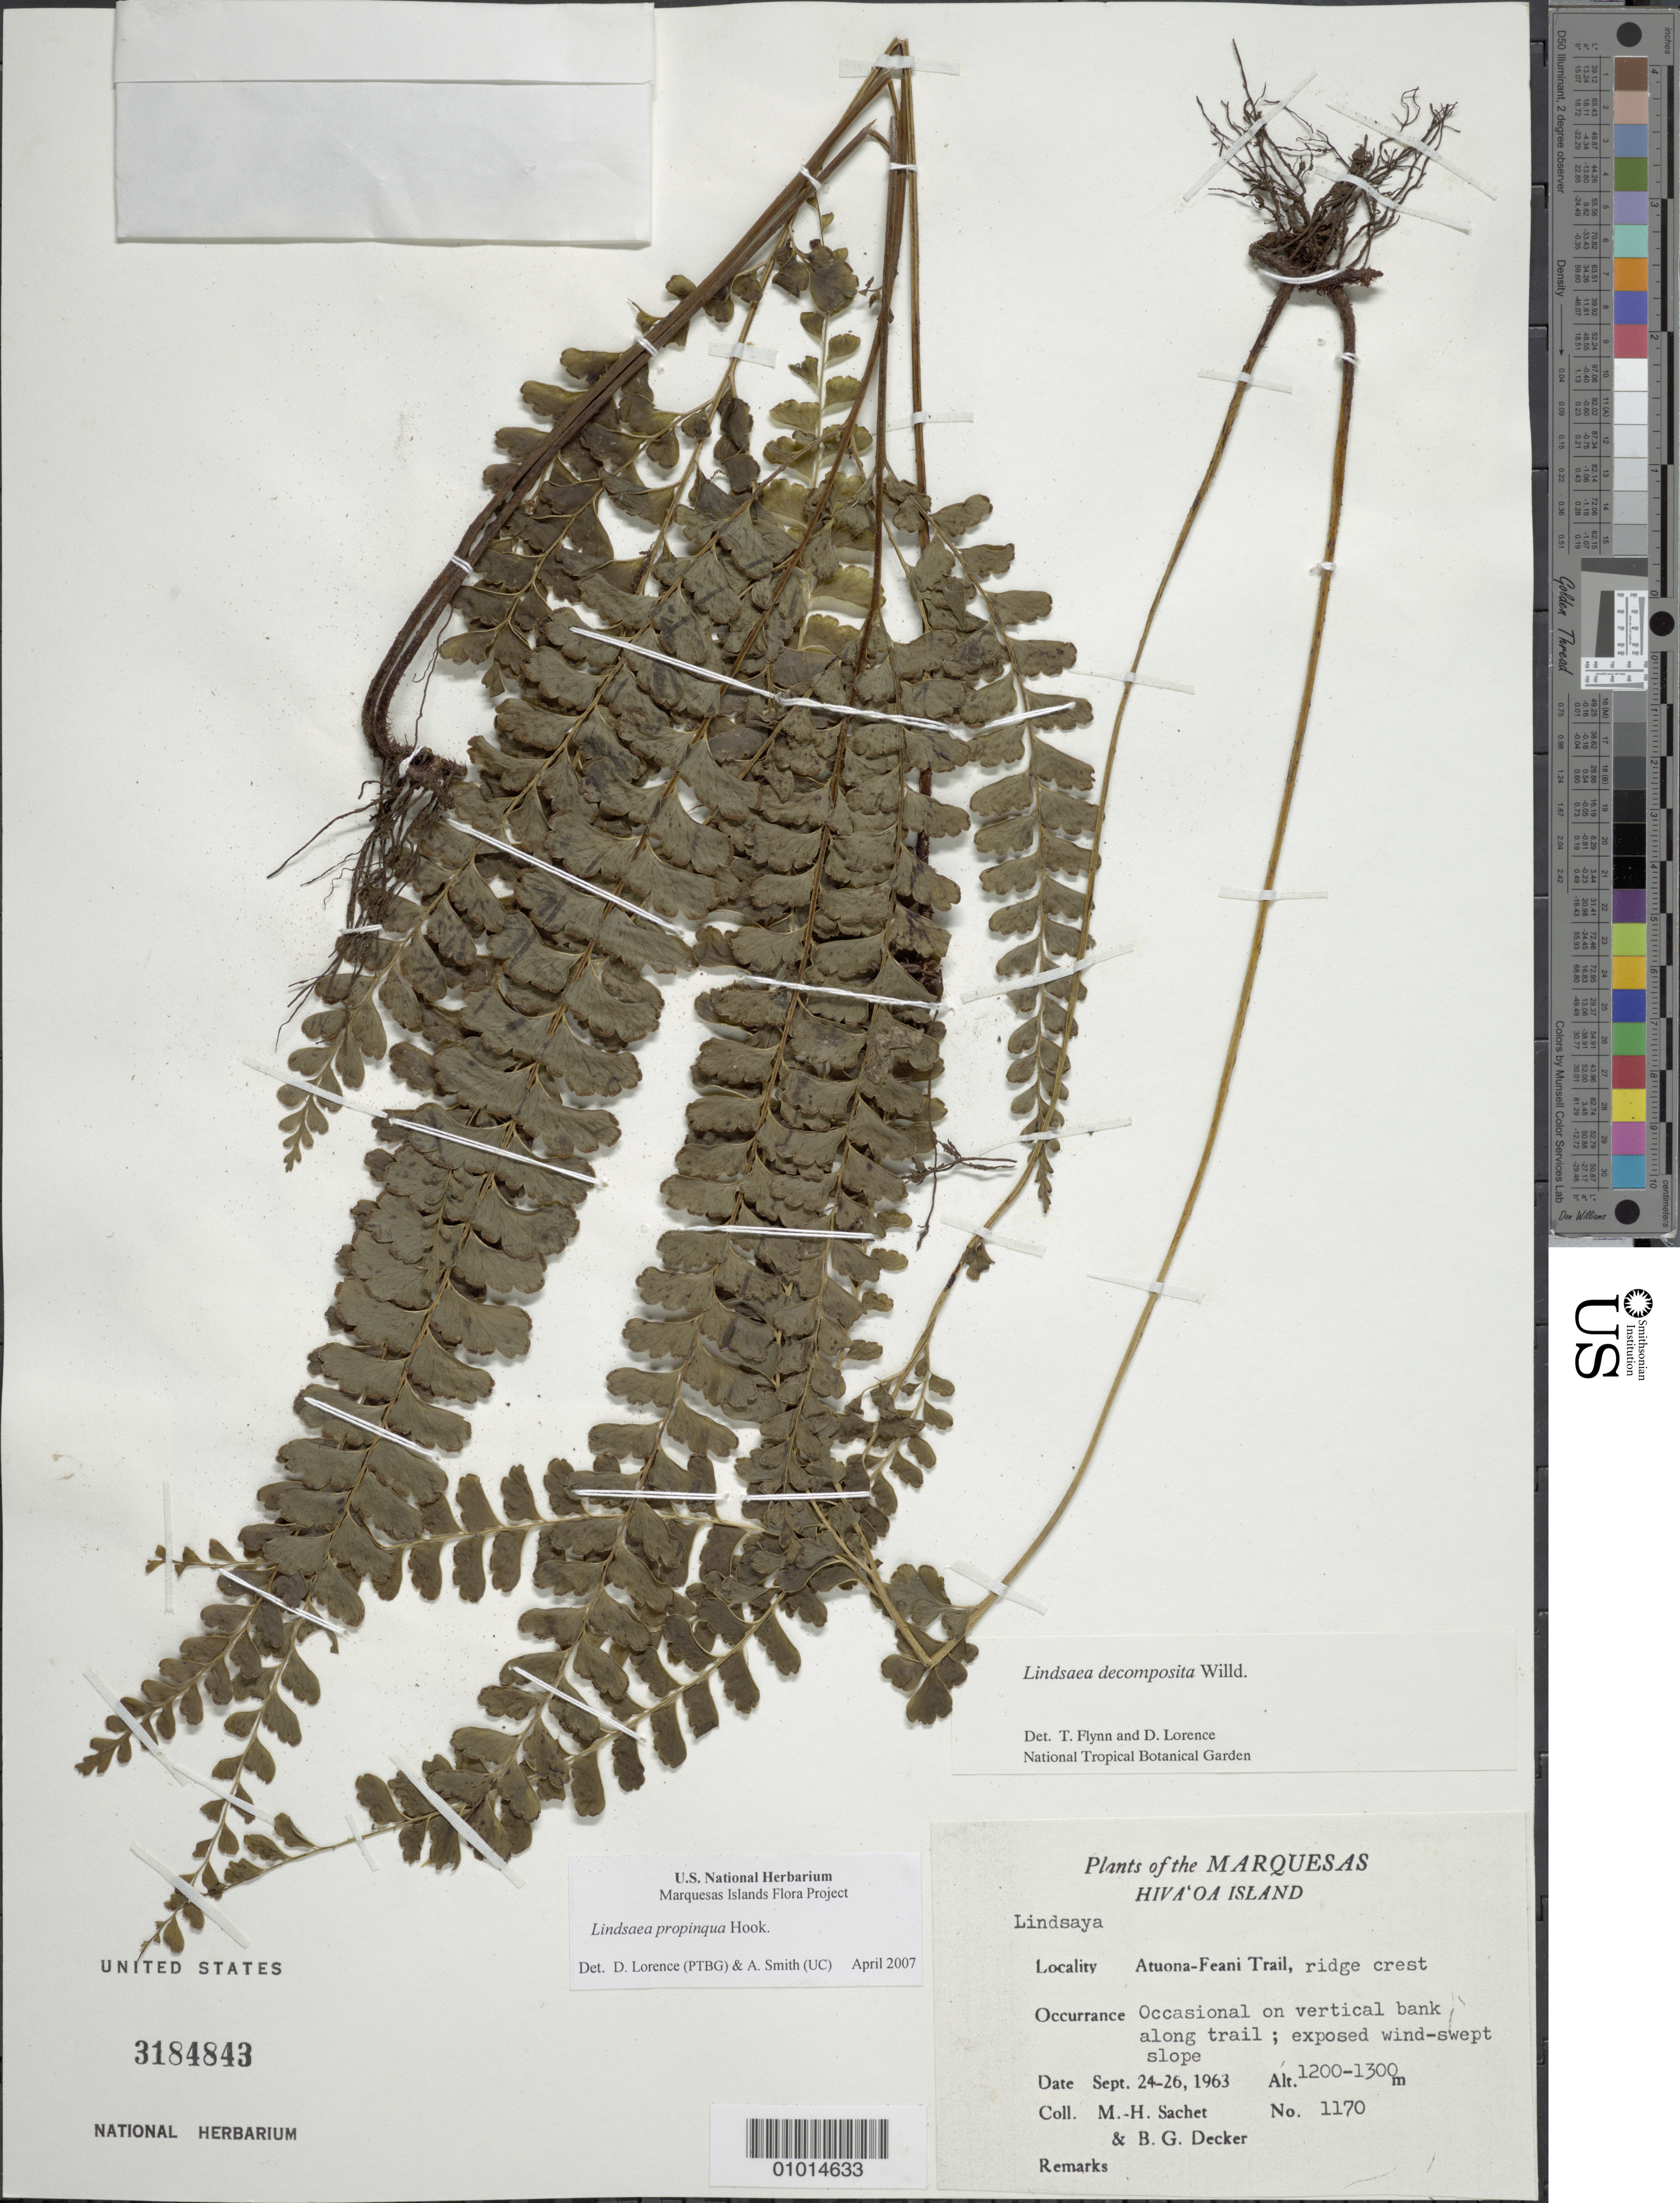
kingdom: Plantae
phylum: Tracheophyta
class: Polypodiopsida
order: Polypodiales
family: Lindsaeaceae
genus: Lindsaea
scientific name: Lindsaea propinqua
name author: Hook.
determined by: Lorence, David H.; Smith, A. R.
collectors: M.-H. Sachet & B. G. Decker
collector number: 1170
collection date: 1963-09-24/1963-09-26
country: French Polynesia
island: Hiva Oa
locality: Atuona-Feani Trail, ridge crest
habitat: Occasional on vertical bank along trail; exposed windswept slope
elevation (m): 1200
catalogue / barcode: US 3184843